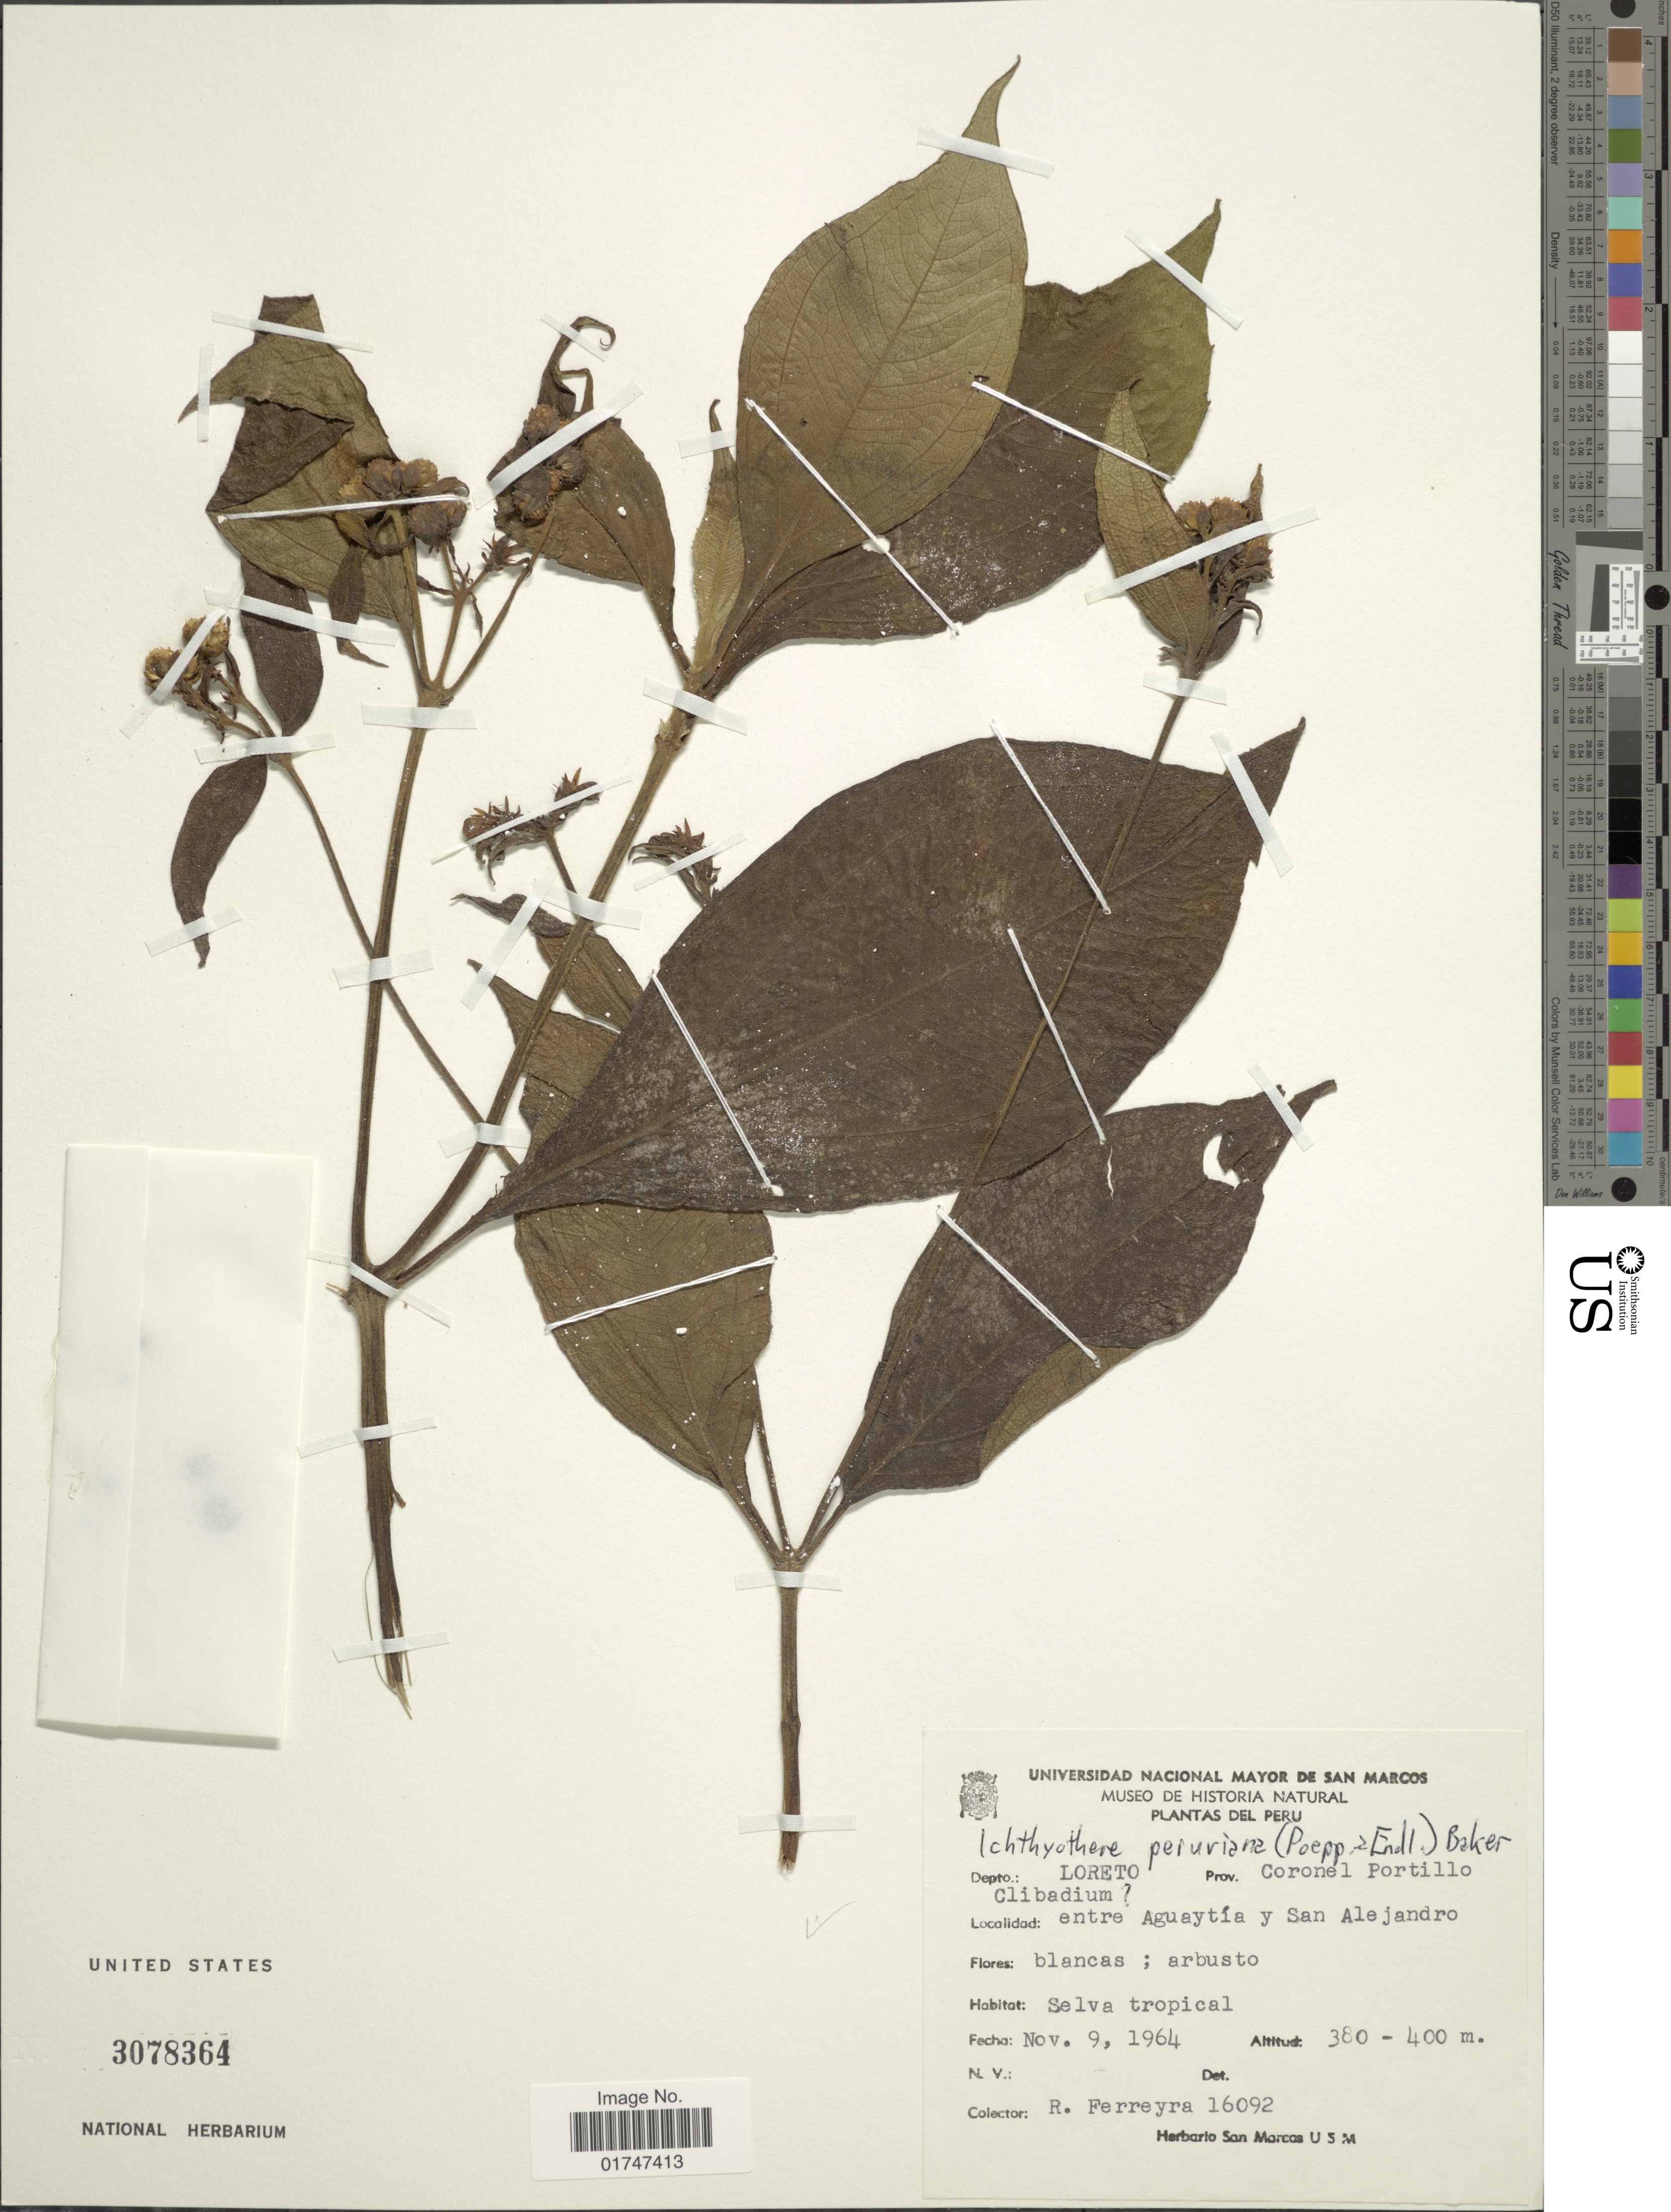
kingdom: Plantae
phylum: Tracheophyta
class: Magnoliopsida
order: Asterales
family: Asteraceae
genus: Ichthyothere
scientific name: Ichthyothere peruviana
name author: Baker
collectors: R. A. Ferreyra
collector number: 16092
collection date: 1964-11-09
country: Peru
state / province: Loreto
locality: Depto.: Loreto. Prov. Coronel Portillo. Entre Aguaytía y San Alejandro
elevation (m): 380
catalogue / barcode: US 3078364